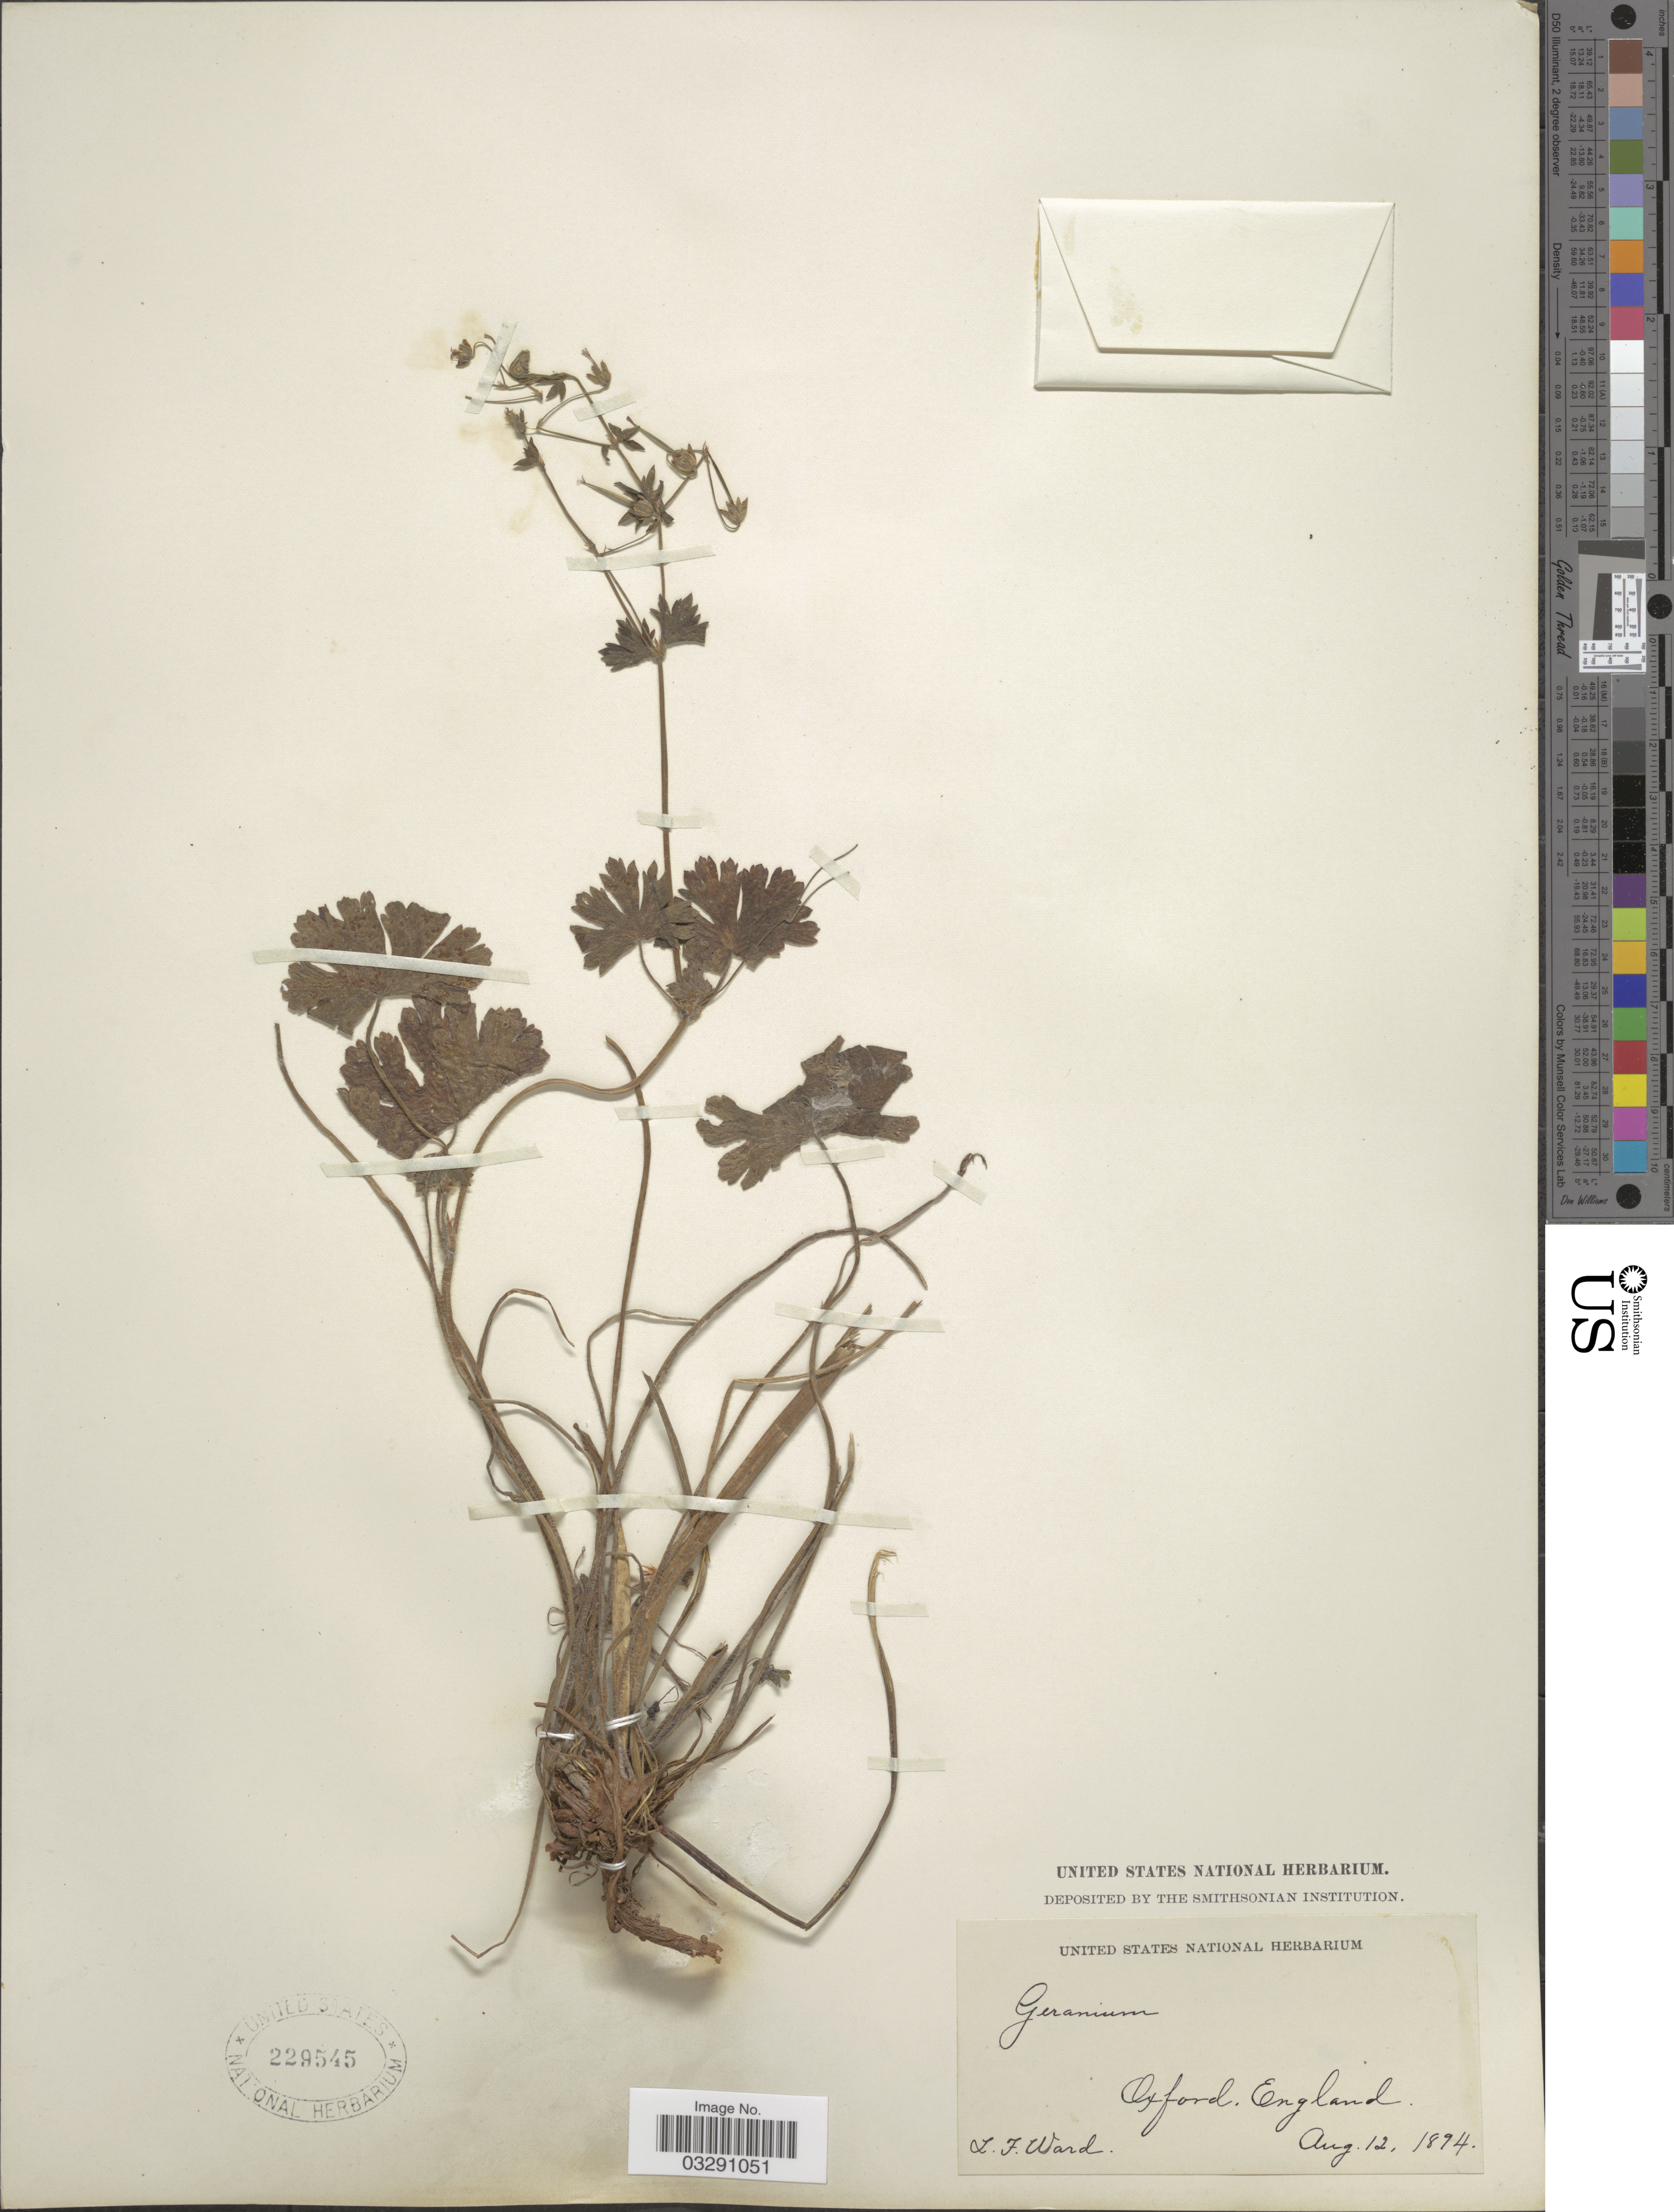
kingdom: Plantae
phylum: Tracheophyta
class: Magnoliopsida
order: Geraniales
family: Geraniaceae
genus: Geranium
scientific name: Geranium sp.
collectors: L. Ward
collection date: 1894-08-12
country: United Kingdom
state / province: England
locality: Oxford.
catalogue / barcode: US 229545